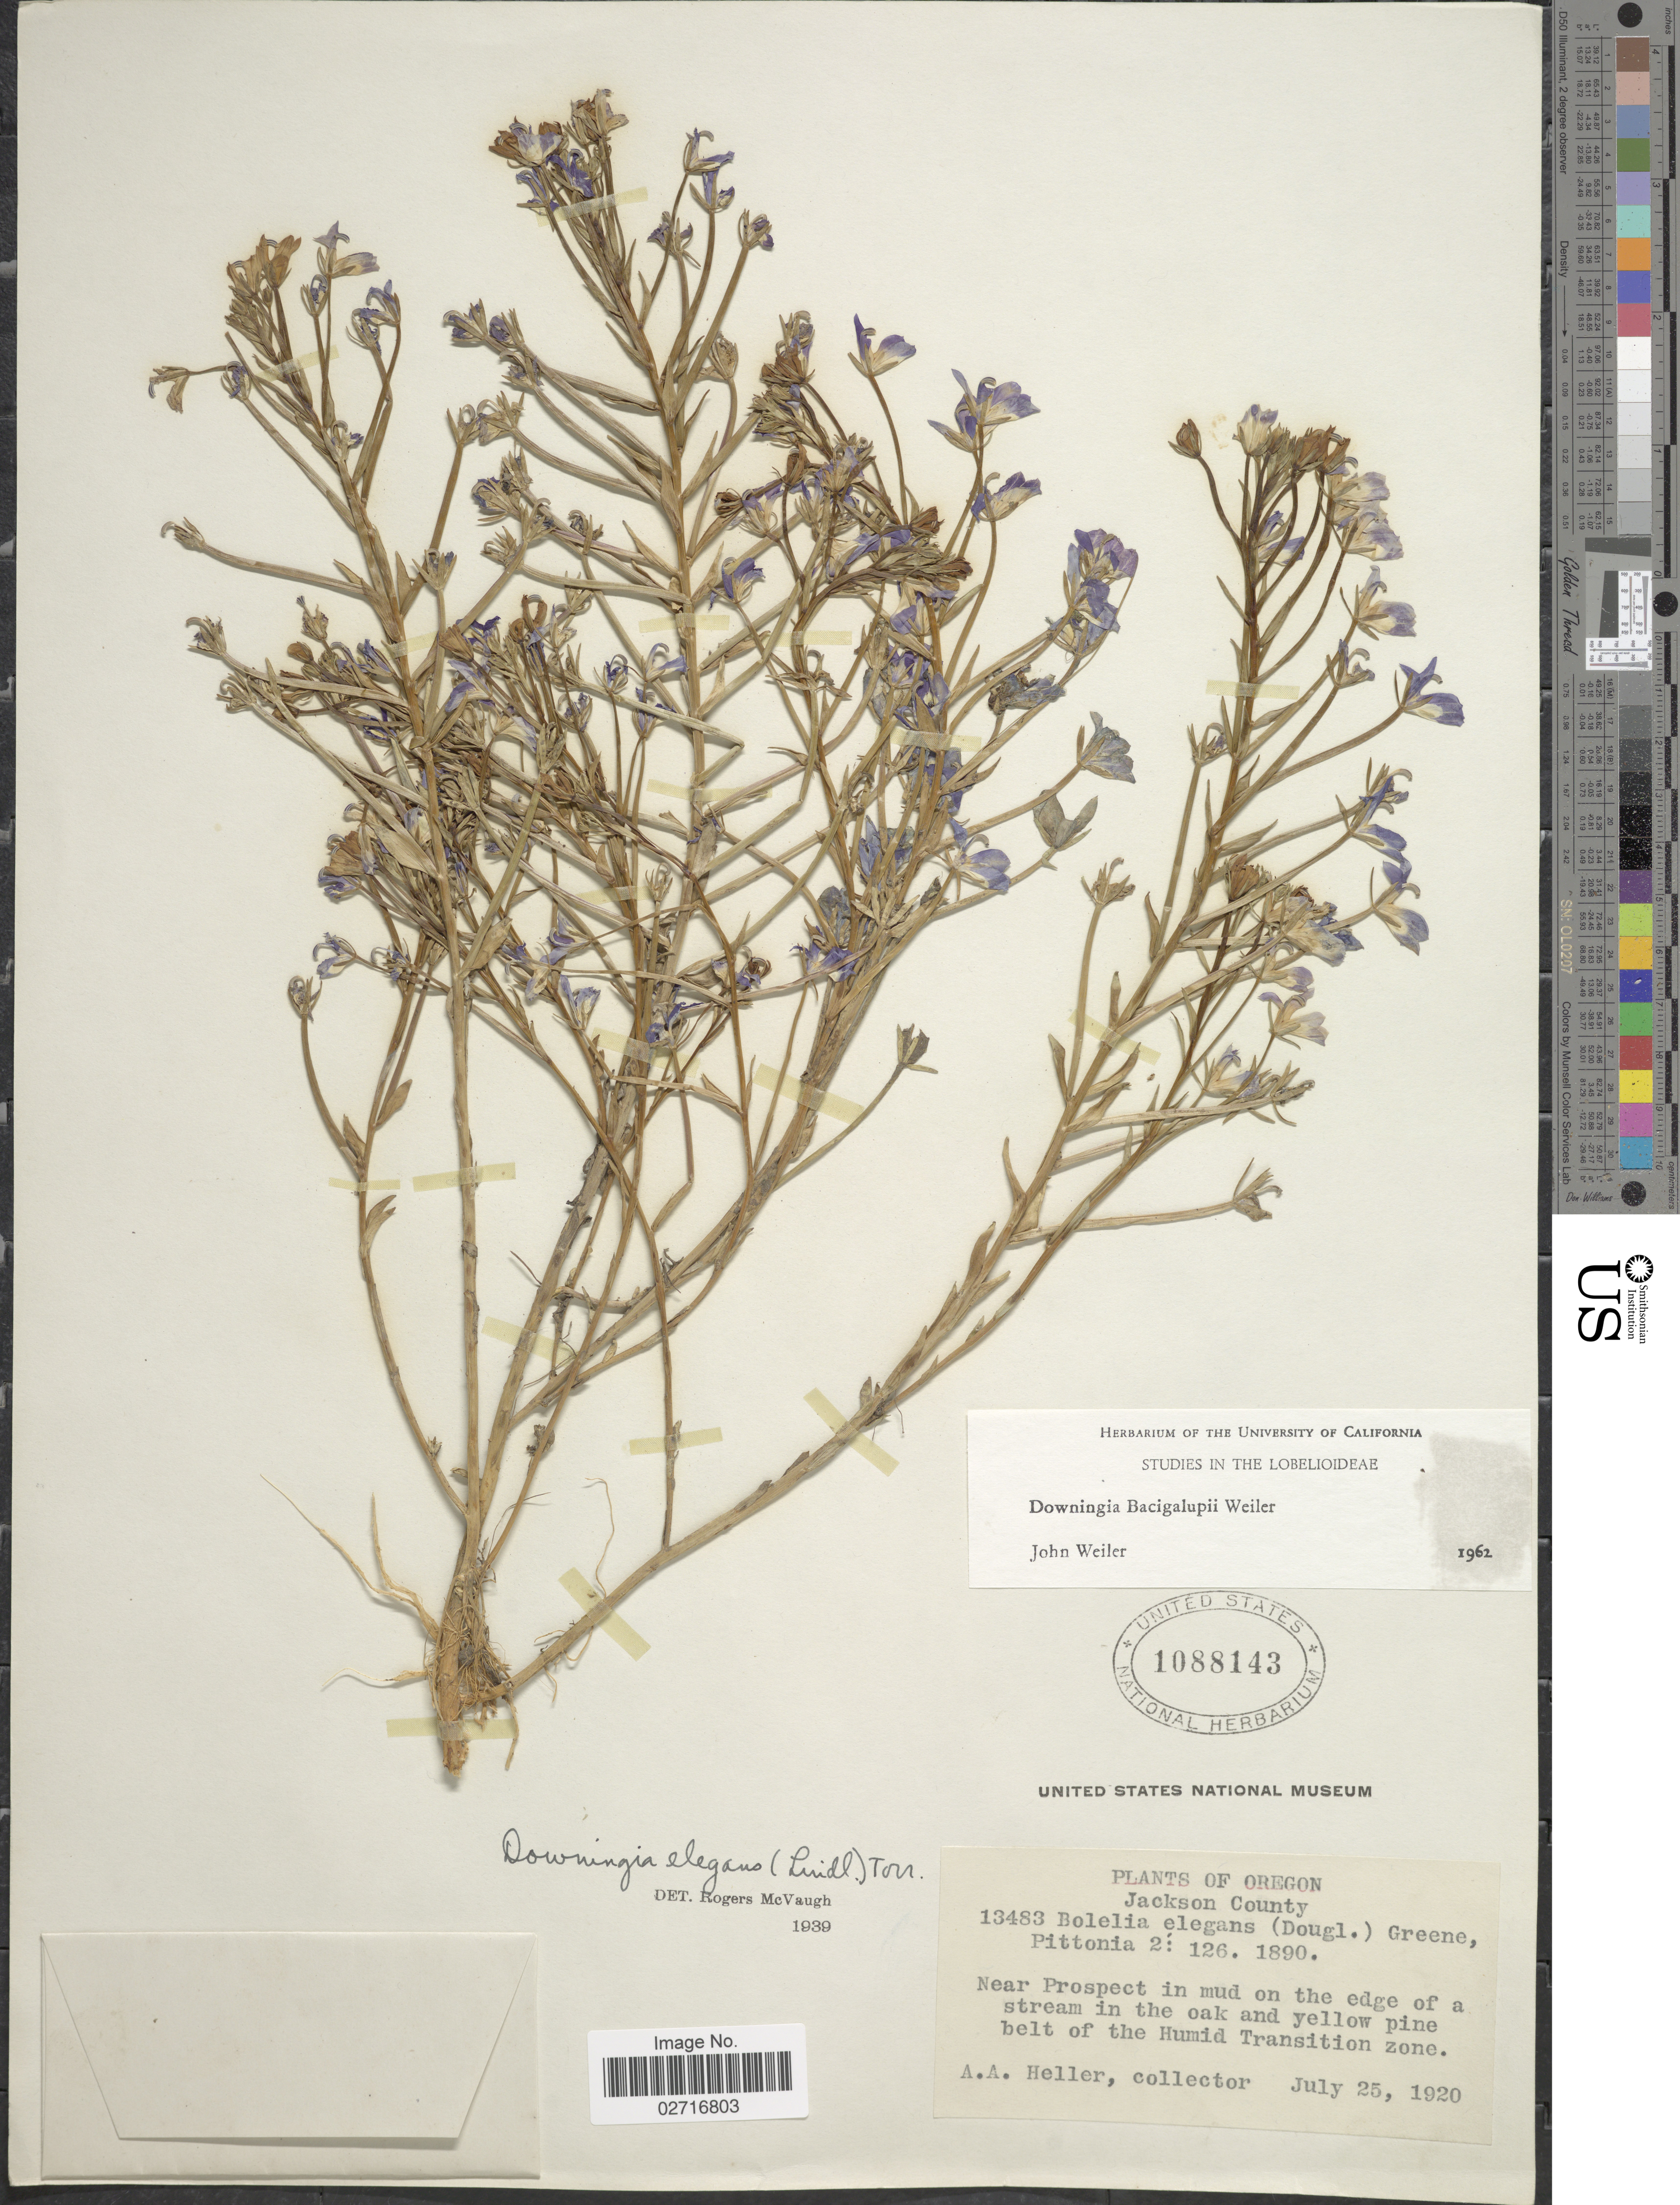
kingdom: Plantae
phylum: Tracheophyta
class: Magnoliopsida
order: Asterales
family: Campanulaceae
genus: Downingia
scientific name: Downingia bacigalupii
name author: Weiler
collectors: A. A. Heller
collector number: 13483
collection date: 1920-07-25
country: United States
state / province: Oregon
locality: Jackson County, near Prospect in mud on the edge of a stream in the oak and yellow pine belt of the Humid Transition zone.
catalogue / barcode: US 1088143